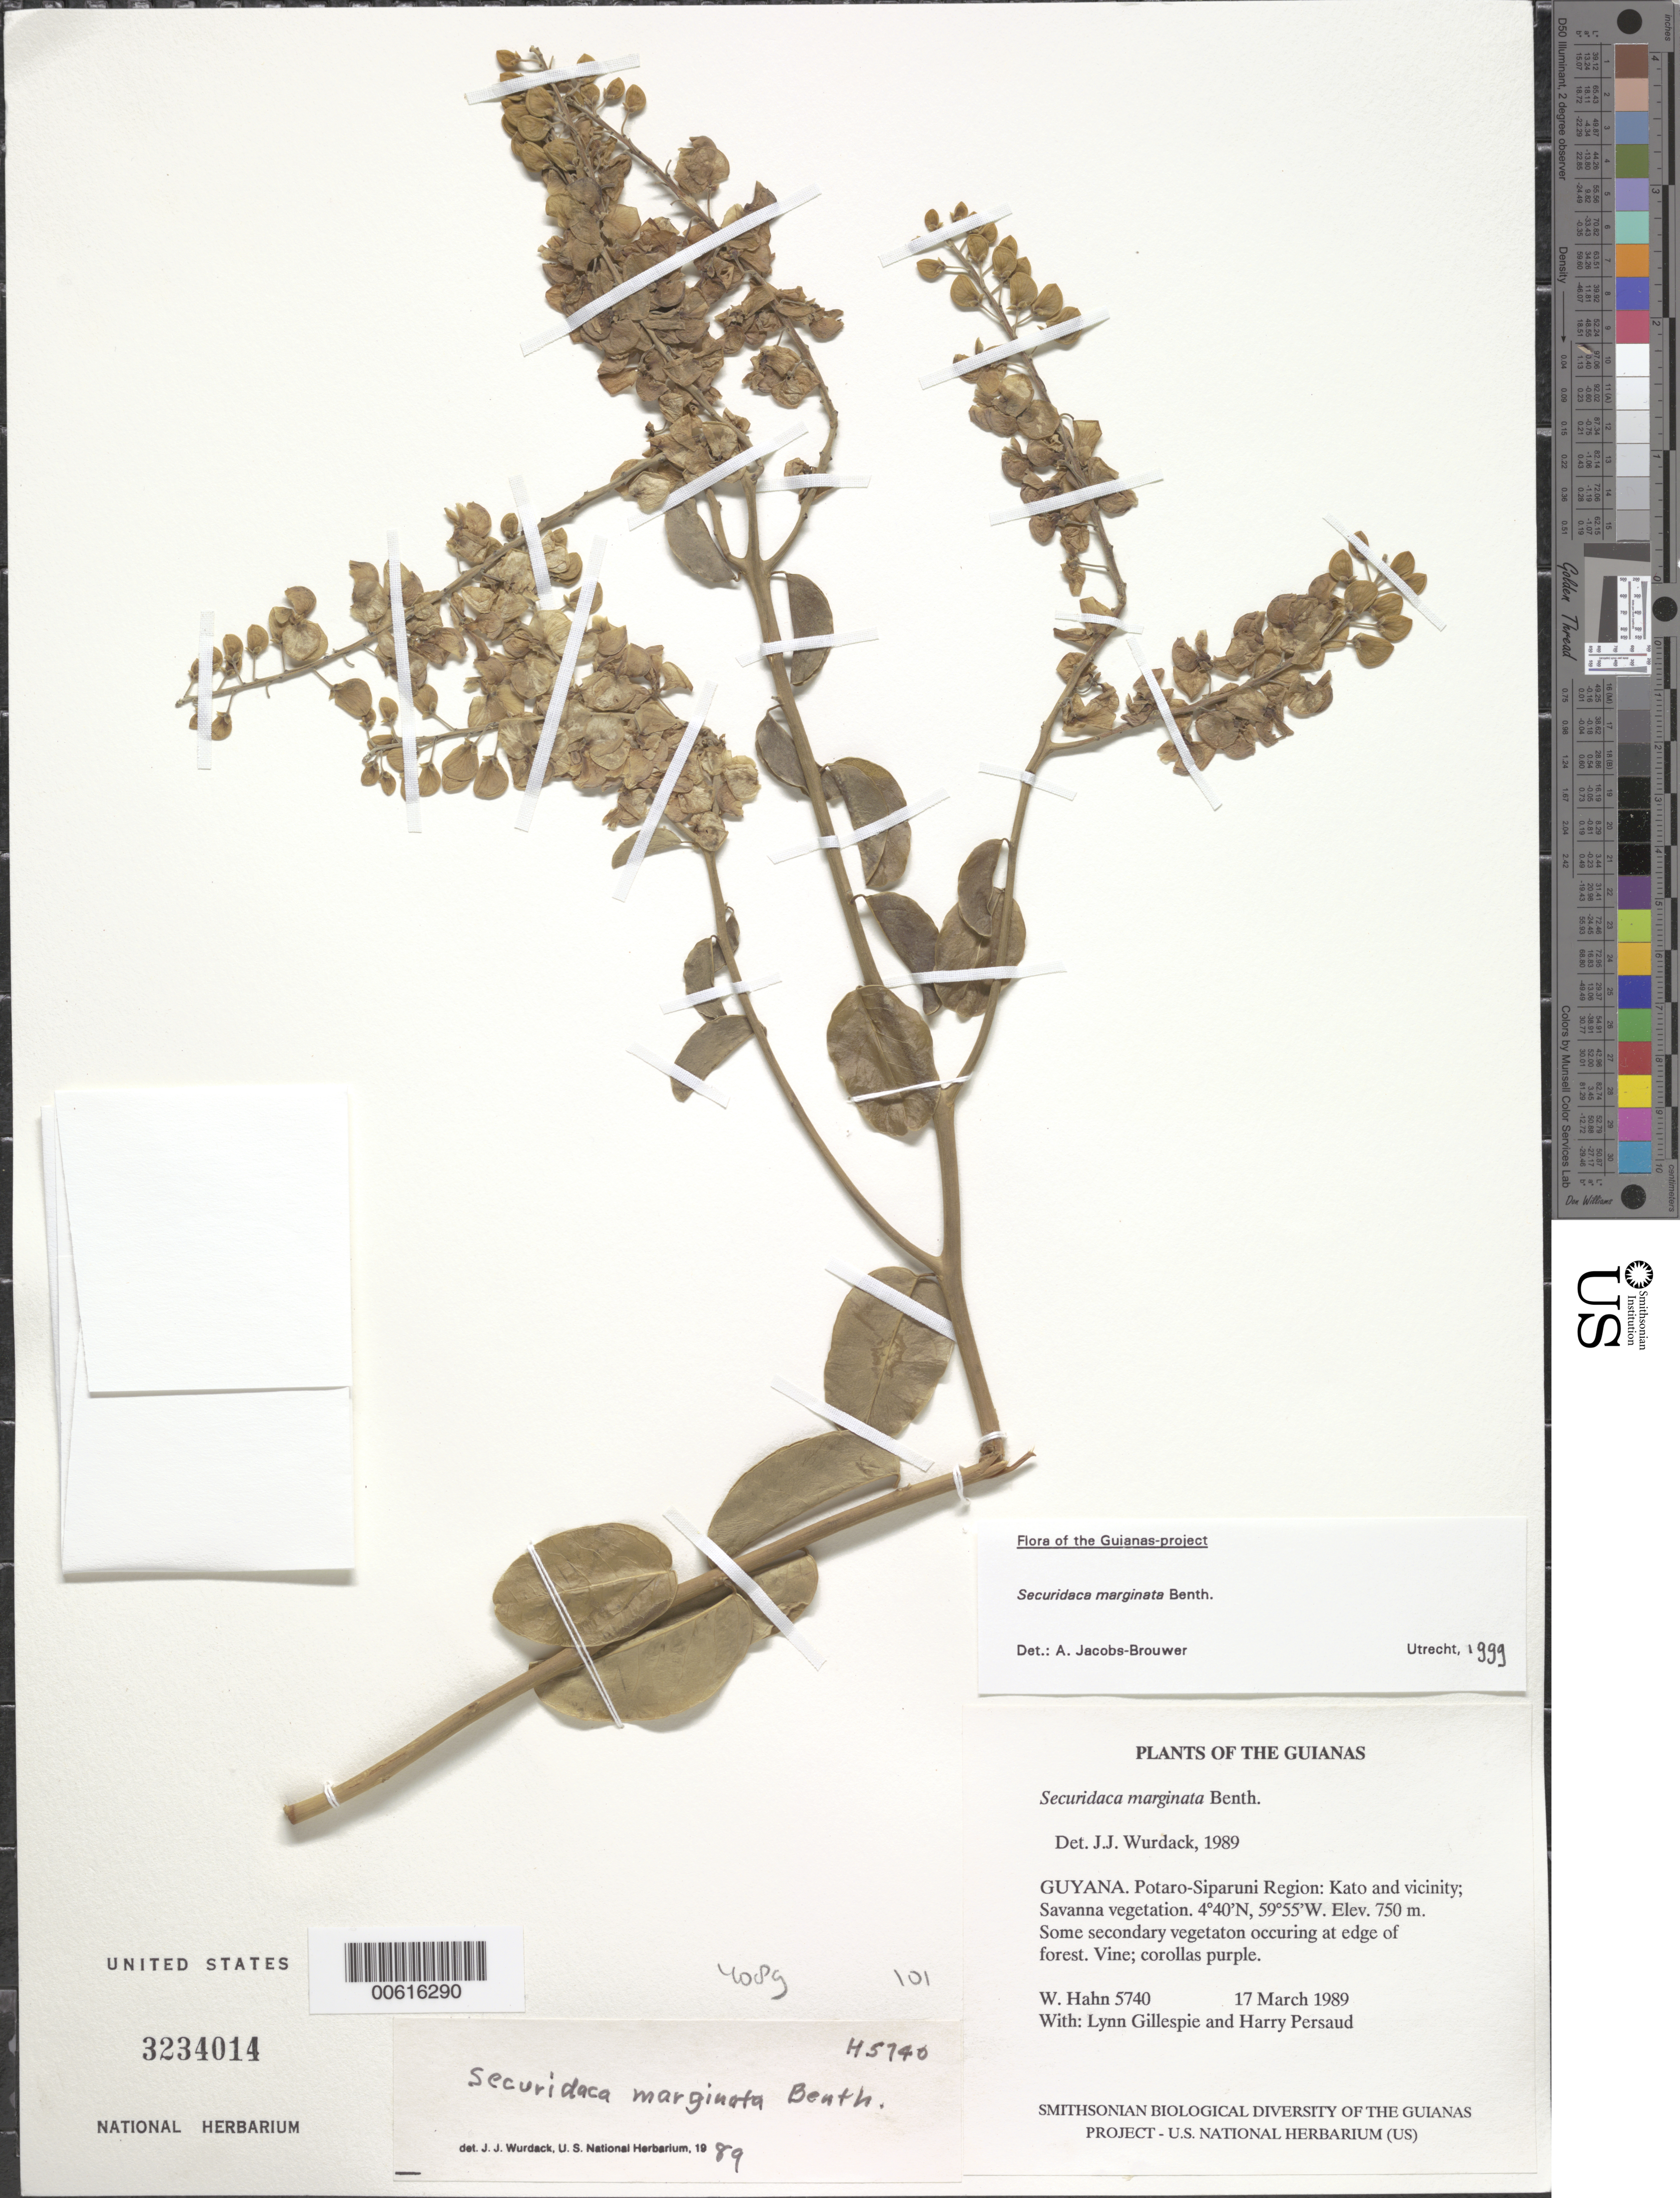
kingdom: Plantae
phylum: Tracheophyta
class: Magnoliopsida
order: Fabales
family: Polygalaceae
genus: Securidaca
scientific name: Securidaca marginata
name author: Benth.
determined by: Jacobs-Brouwer, A.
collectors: W. Hahn, L. J. Gillespie & H. Persaud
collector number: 5740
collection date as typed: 17 March 1989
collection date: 1989-03-17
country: Guyana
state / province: Potaro-Siparuni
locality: Kato and vicinity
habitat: Savanna vegetation. Some secondary vegetation occurring at edge of forest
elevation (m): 750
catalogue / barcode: US 3234014